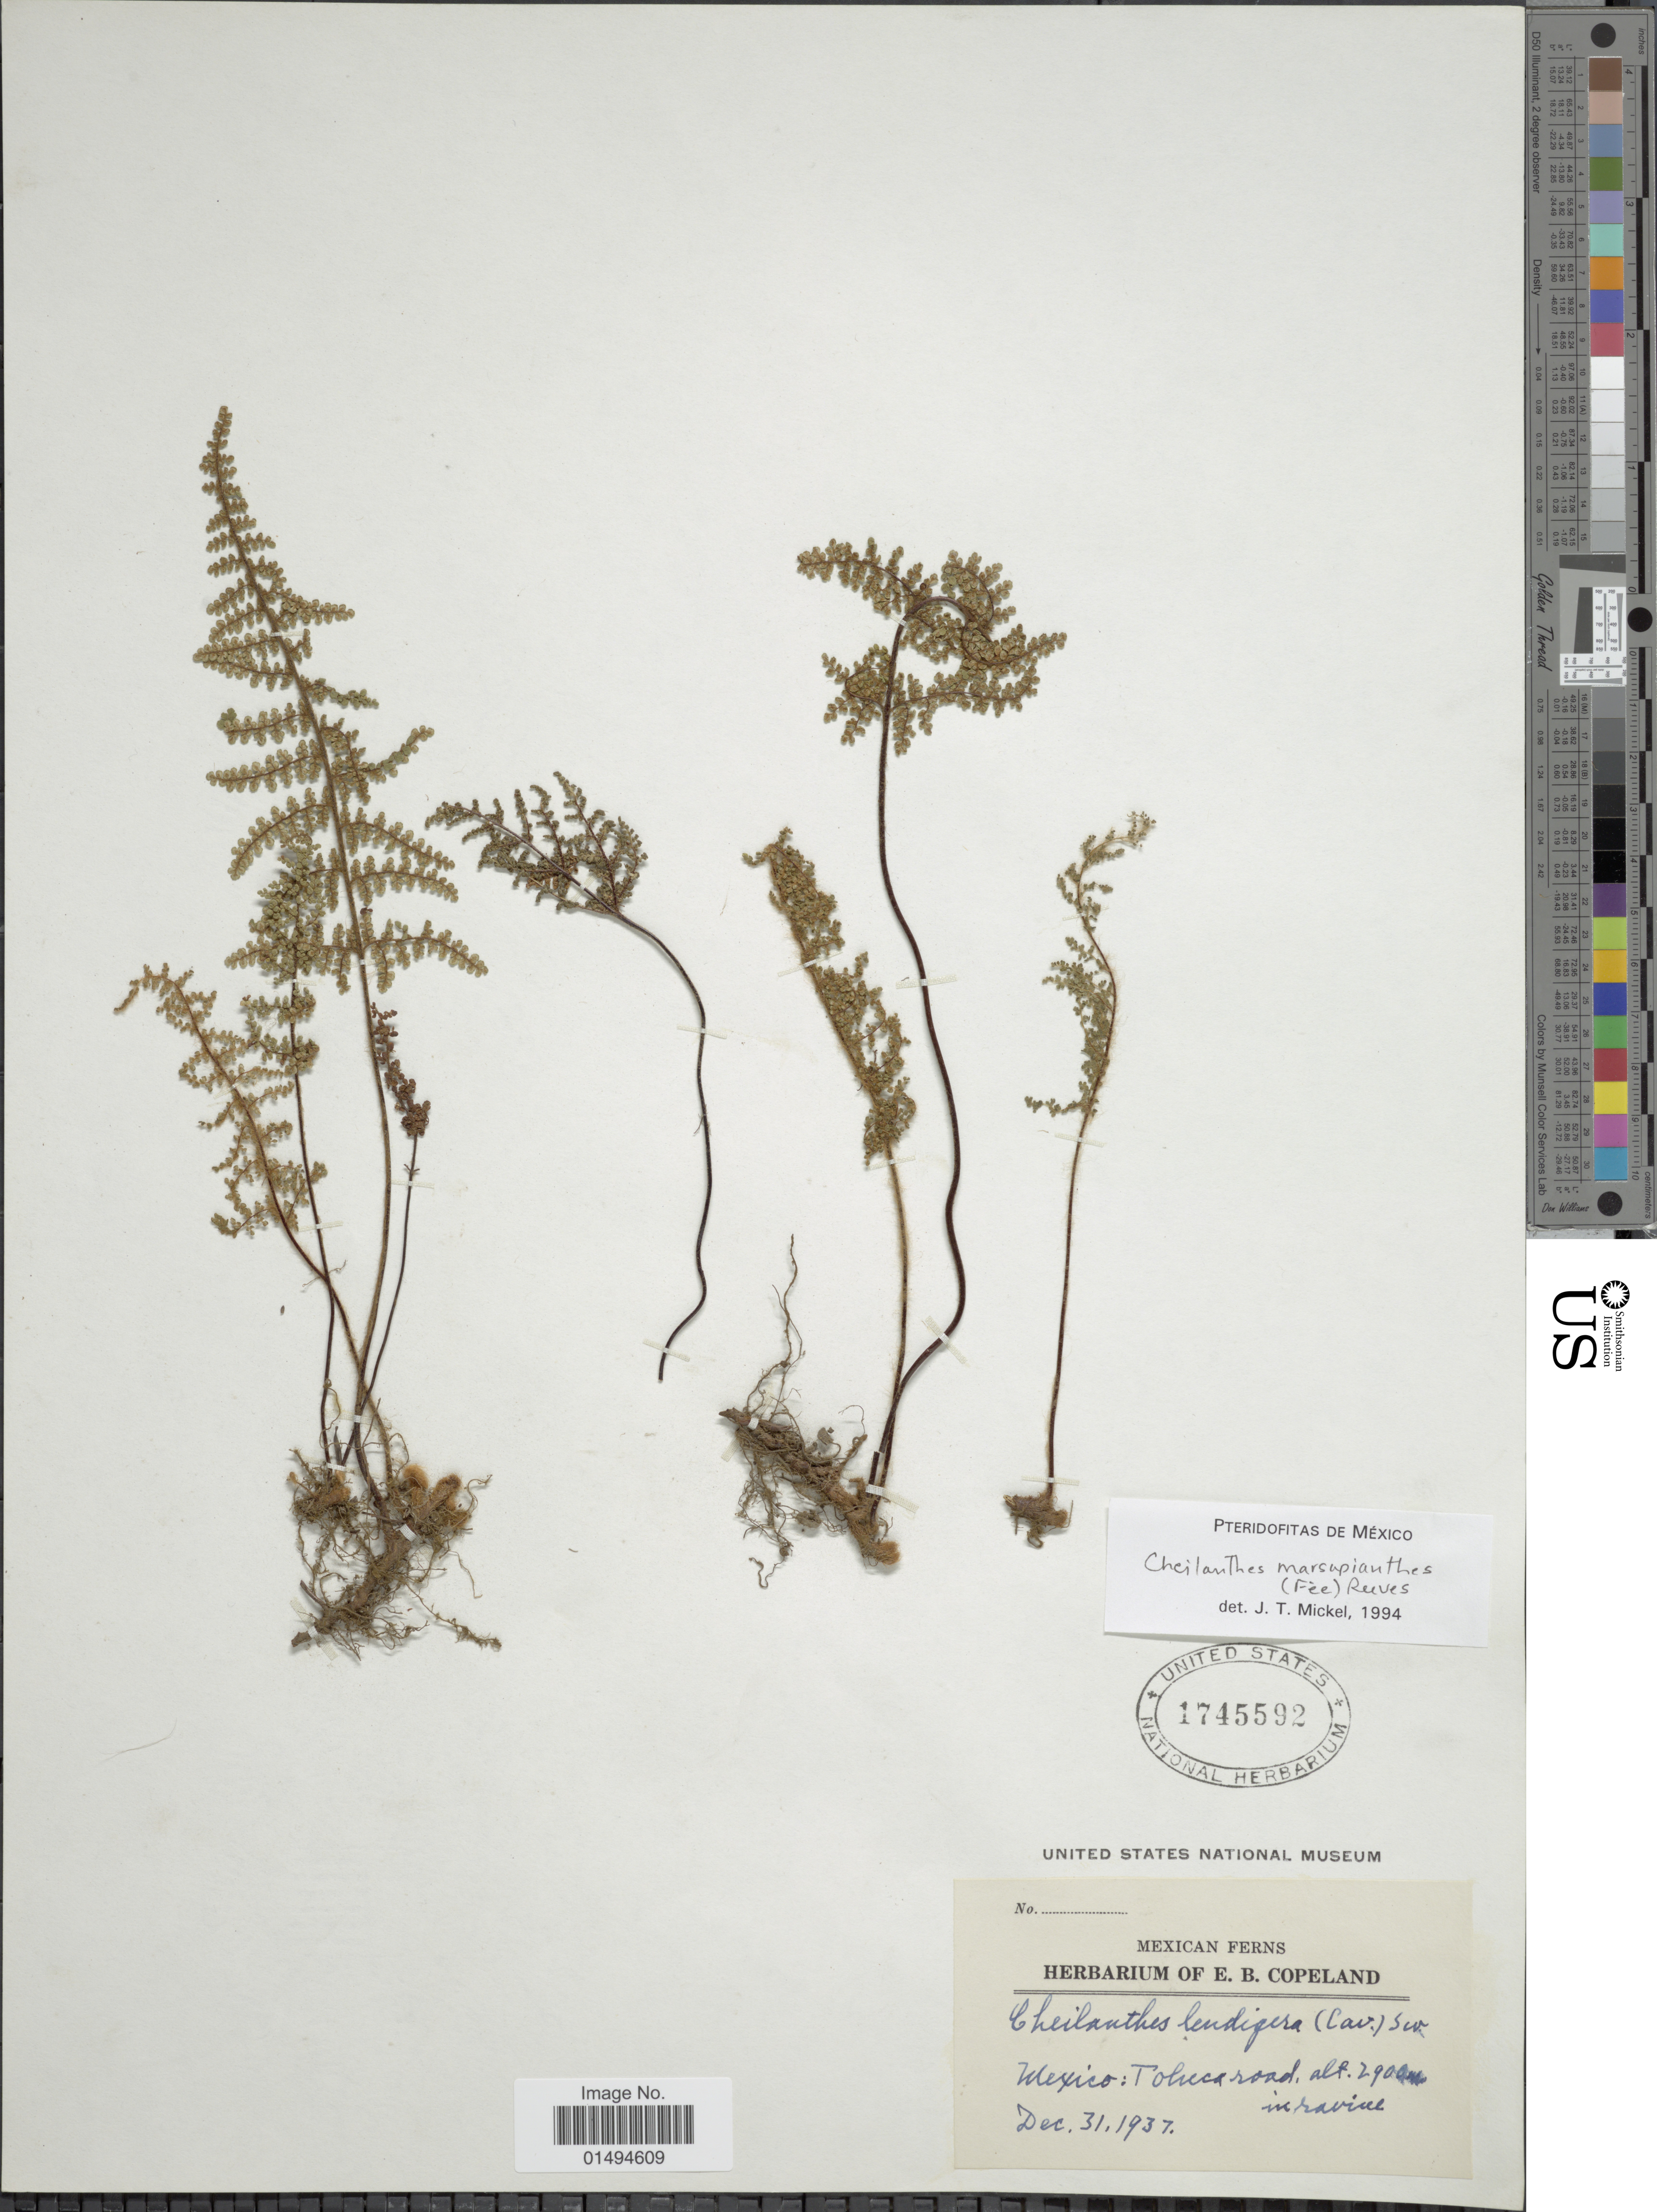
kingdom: Plantae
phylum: Tracheophyta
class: Polypodiopsida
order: Polypodiales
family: Pteridaceae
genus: Myriopteris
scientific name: Myriopteris marsupianthes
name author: Fée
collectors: ex herb. E. B. Copeland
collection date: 1937-12-31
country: Mexico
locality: Toheca road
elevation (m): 2900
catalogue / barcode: US 1745592